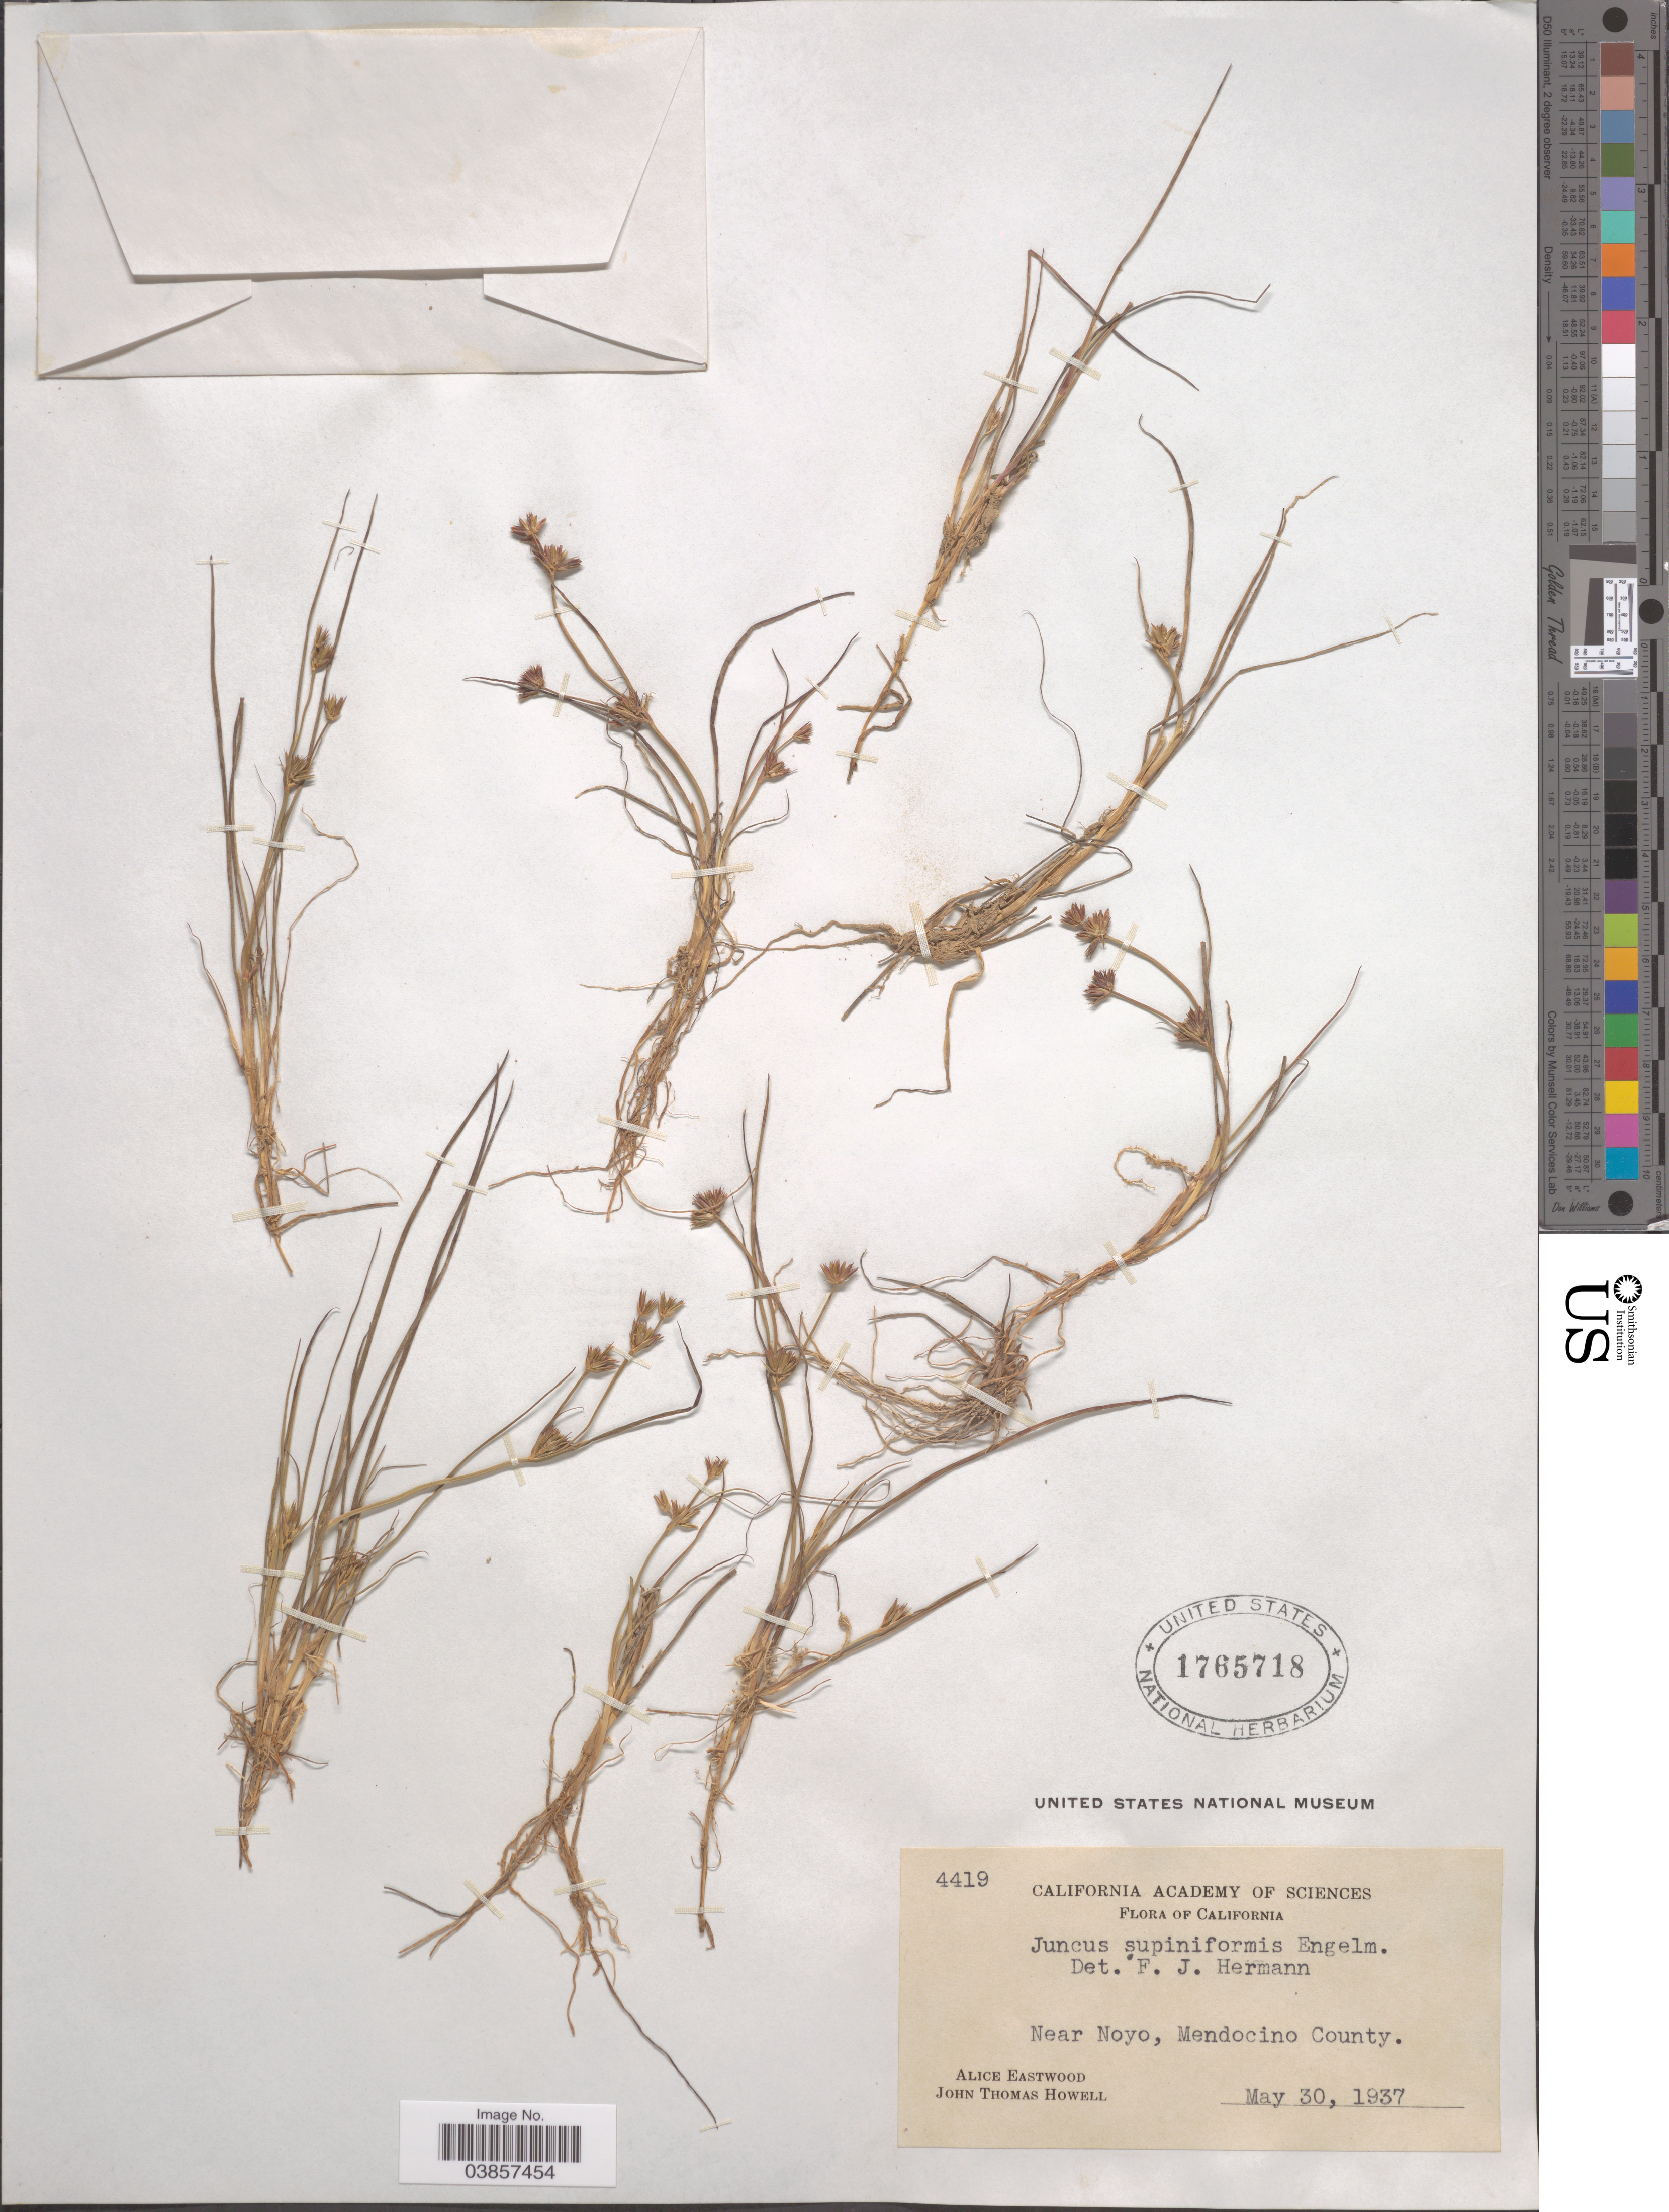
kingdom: Plantae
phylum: Tracheophyta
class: Liliopsida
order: Poales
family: Juncaceae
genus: Juncus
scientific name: Juncus supiniformis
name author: Engelm.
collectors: A. Eastwood & J. T. Howell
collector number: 4419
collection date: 1937-05-30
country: United States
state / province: California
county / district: Mendocino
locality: Near Noyo, Mendocino County.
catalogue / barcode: US 1765718